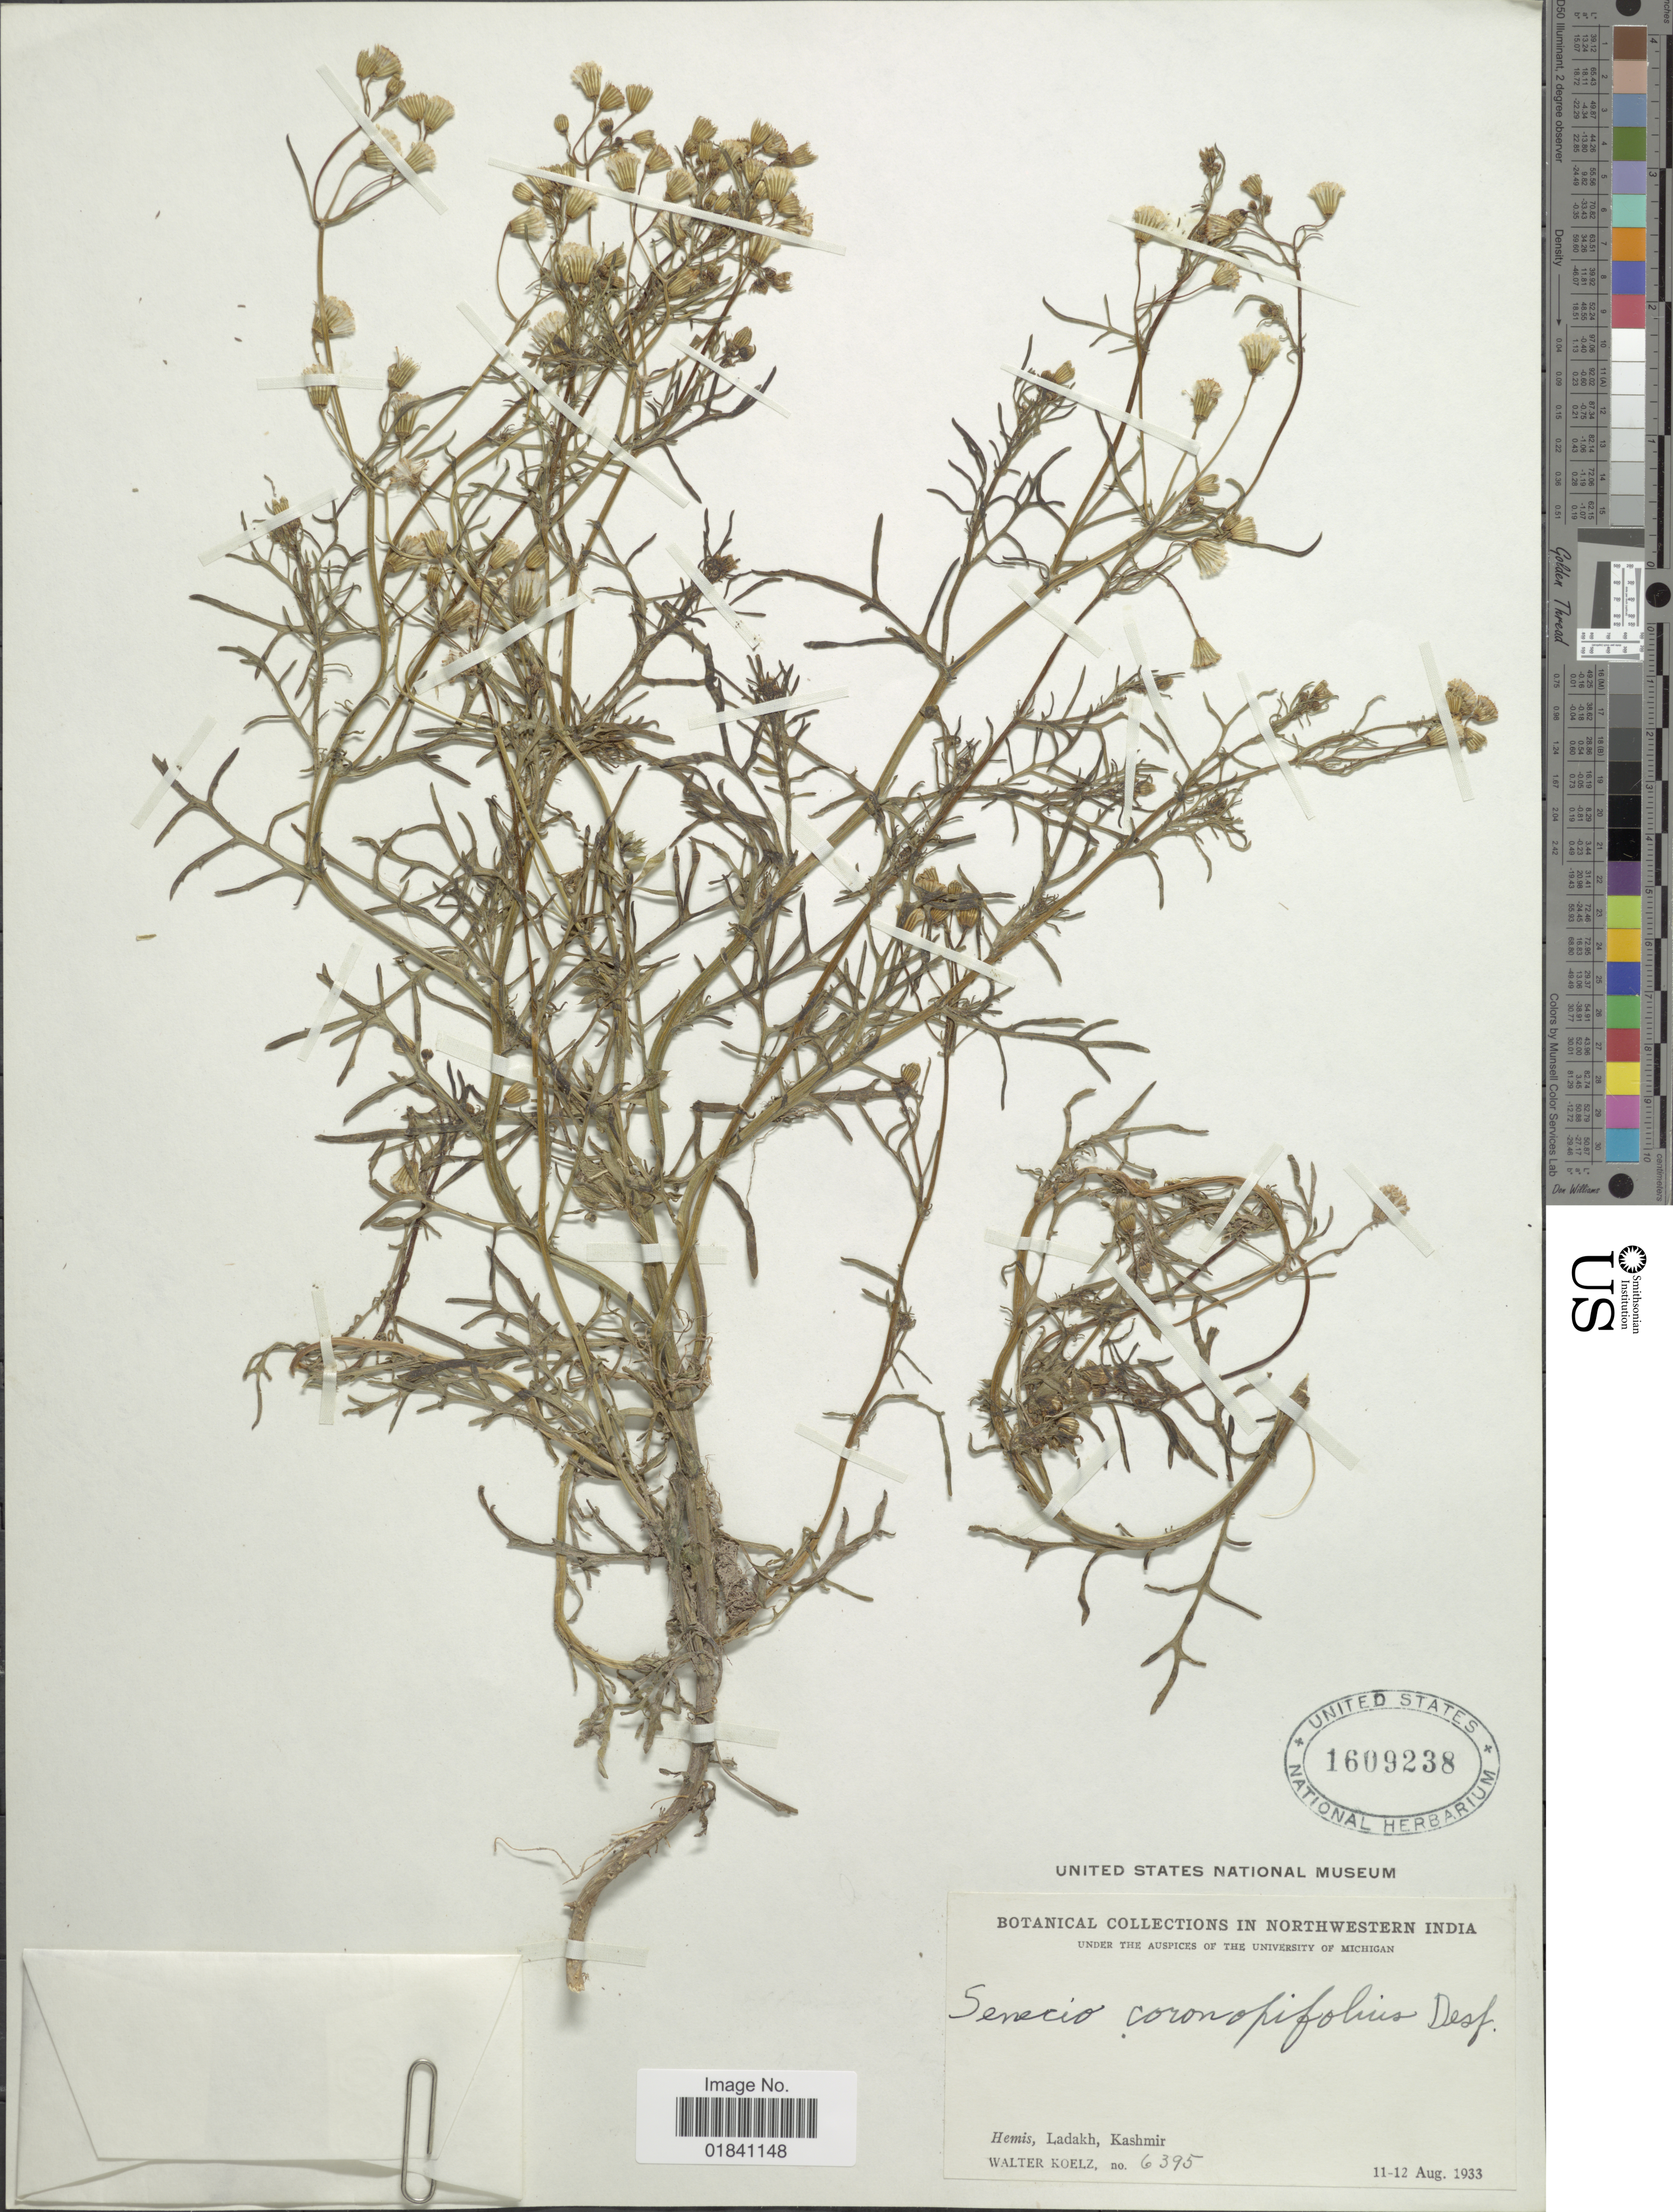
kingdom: Plantae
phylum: Tracheophyta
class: Magnoliopsida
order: Asterales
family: Asteraceae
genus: Senecio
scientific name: Senecio coronopifolius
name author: Desf.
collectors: W. N. Koelz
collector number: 6395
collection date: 1933-08-11/1933-08-12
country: India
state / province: Jammu and Kashmir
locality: Northwestern India. Hemis, Ladakh, Kashmir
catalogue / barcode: US 1609238